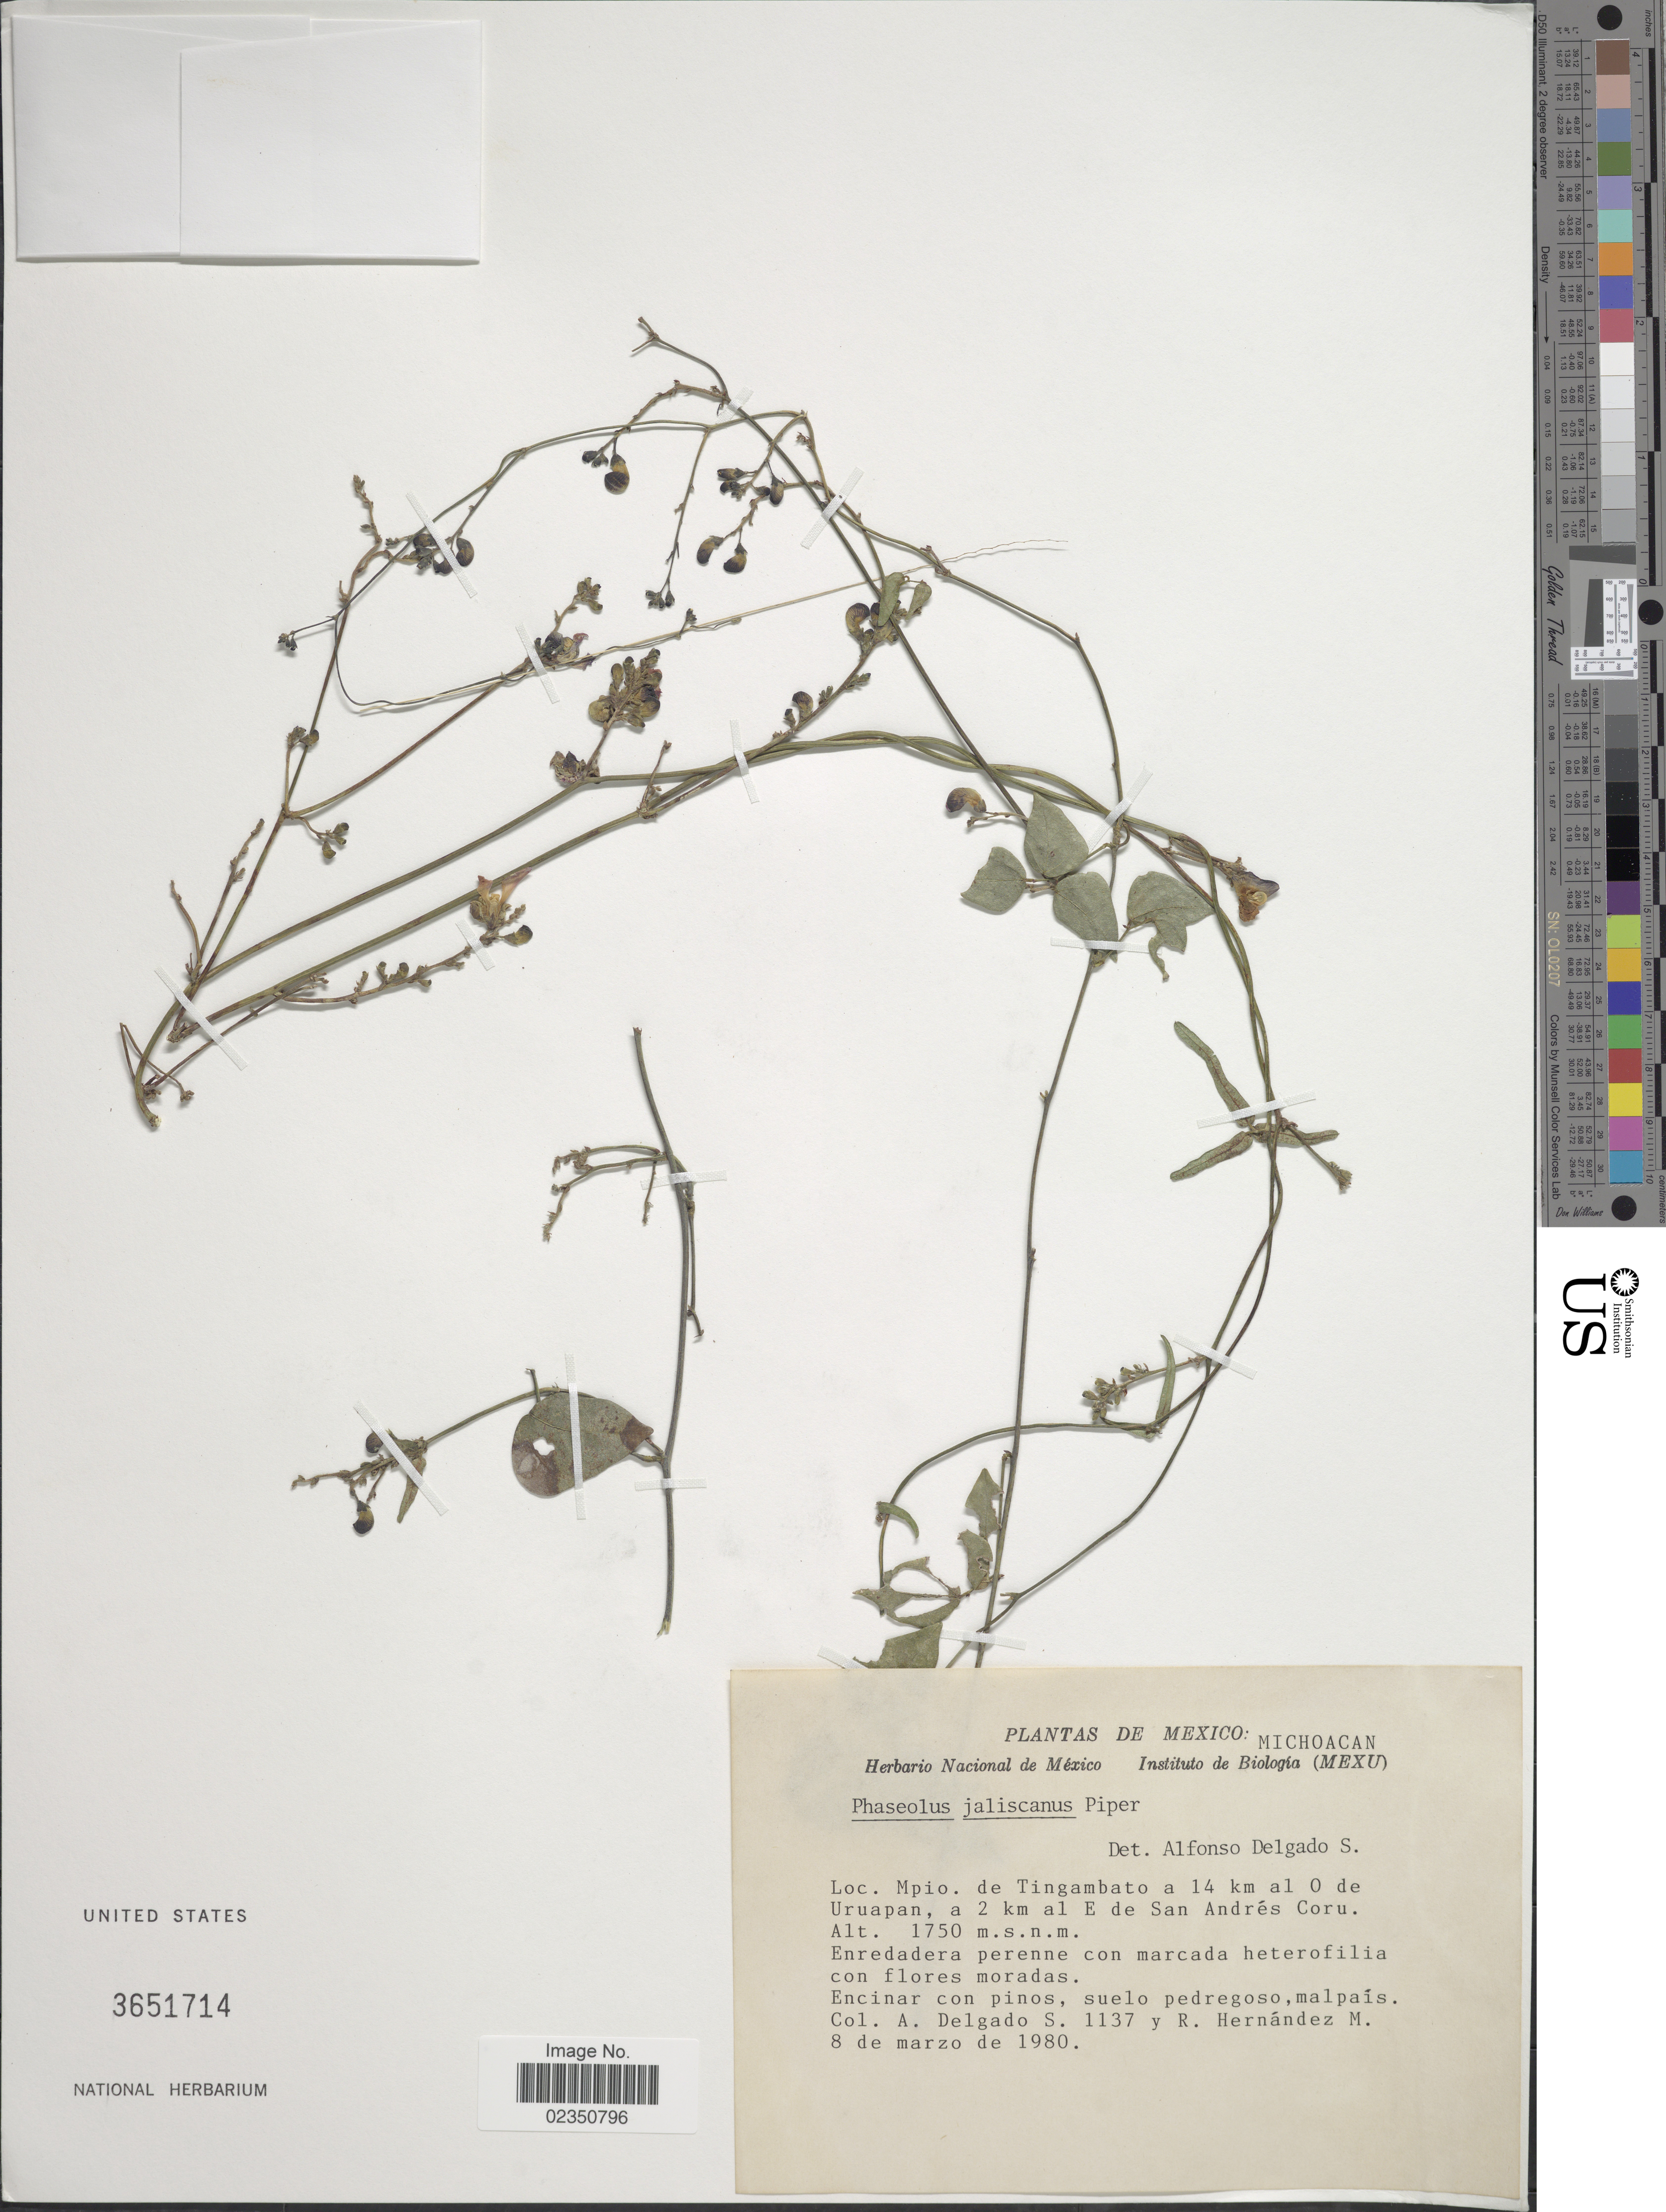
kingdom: Plantae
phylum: Tracheophyta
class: Magnoliopsida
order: Fabales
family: Fabaceae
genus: Phaseolus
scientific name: Phaseolus jaliscanus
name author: Piper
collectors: A. Delgado S. & R. Hernández M.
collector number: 1137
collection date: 1980-03-08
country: Mexico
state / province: Michoacán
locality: Mpio. de Tingambato a 14 km al O de Uruapan, a 2 km al E de San Andres Coru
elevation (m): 1750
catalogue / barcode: US 3651714